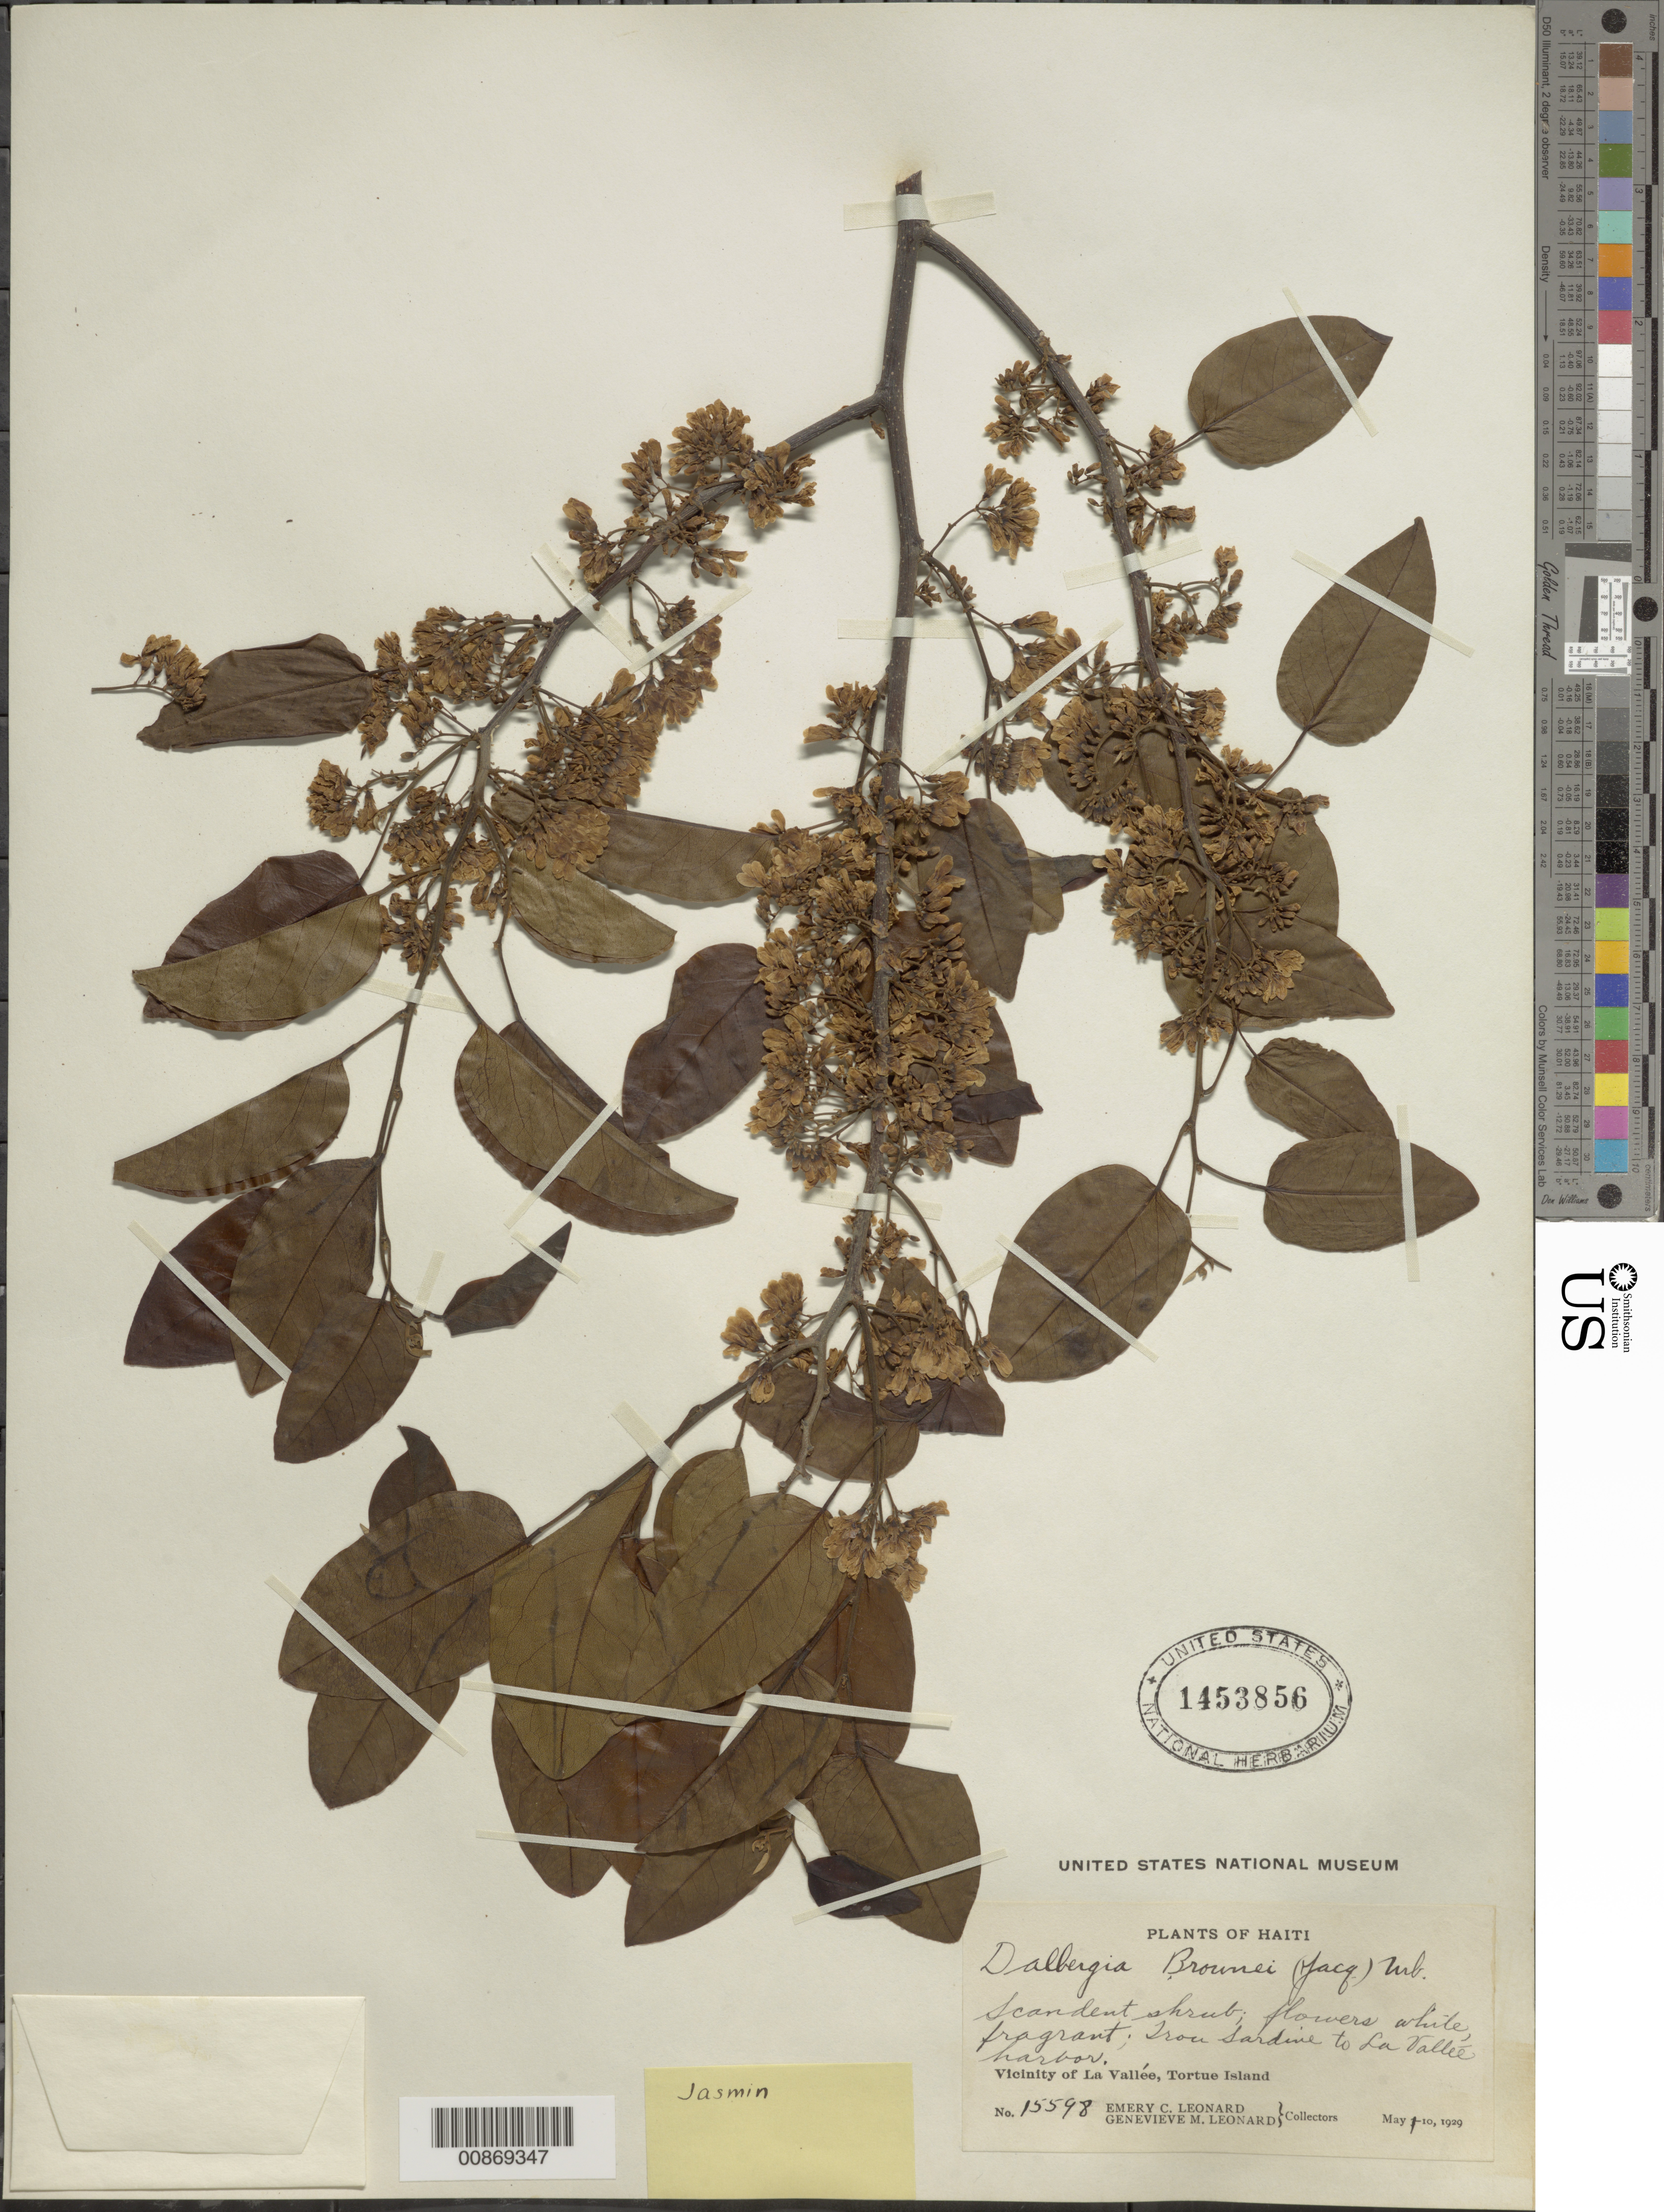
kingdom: Plantae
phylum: Tracheophyta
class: Magnoliopsida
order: Fabales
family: Fabaceae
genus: Dalbergia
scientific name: Dalbergia brownei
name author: (Jacq.) Schinz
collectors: E. C. Leonard & G. M. Leonard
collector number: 15598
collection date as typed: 01 May 1929 to 10 May 1929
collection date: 1929-05-01/1929-05-10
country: Haiti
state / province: Nord-Óuest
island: Île de la Tortue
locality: Vicinity of La Vallée, Tortue Island. Trou Sardine to La Vallée harbor.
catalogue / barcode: US 1453856